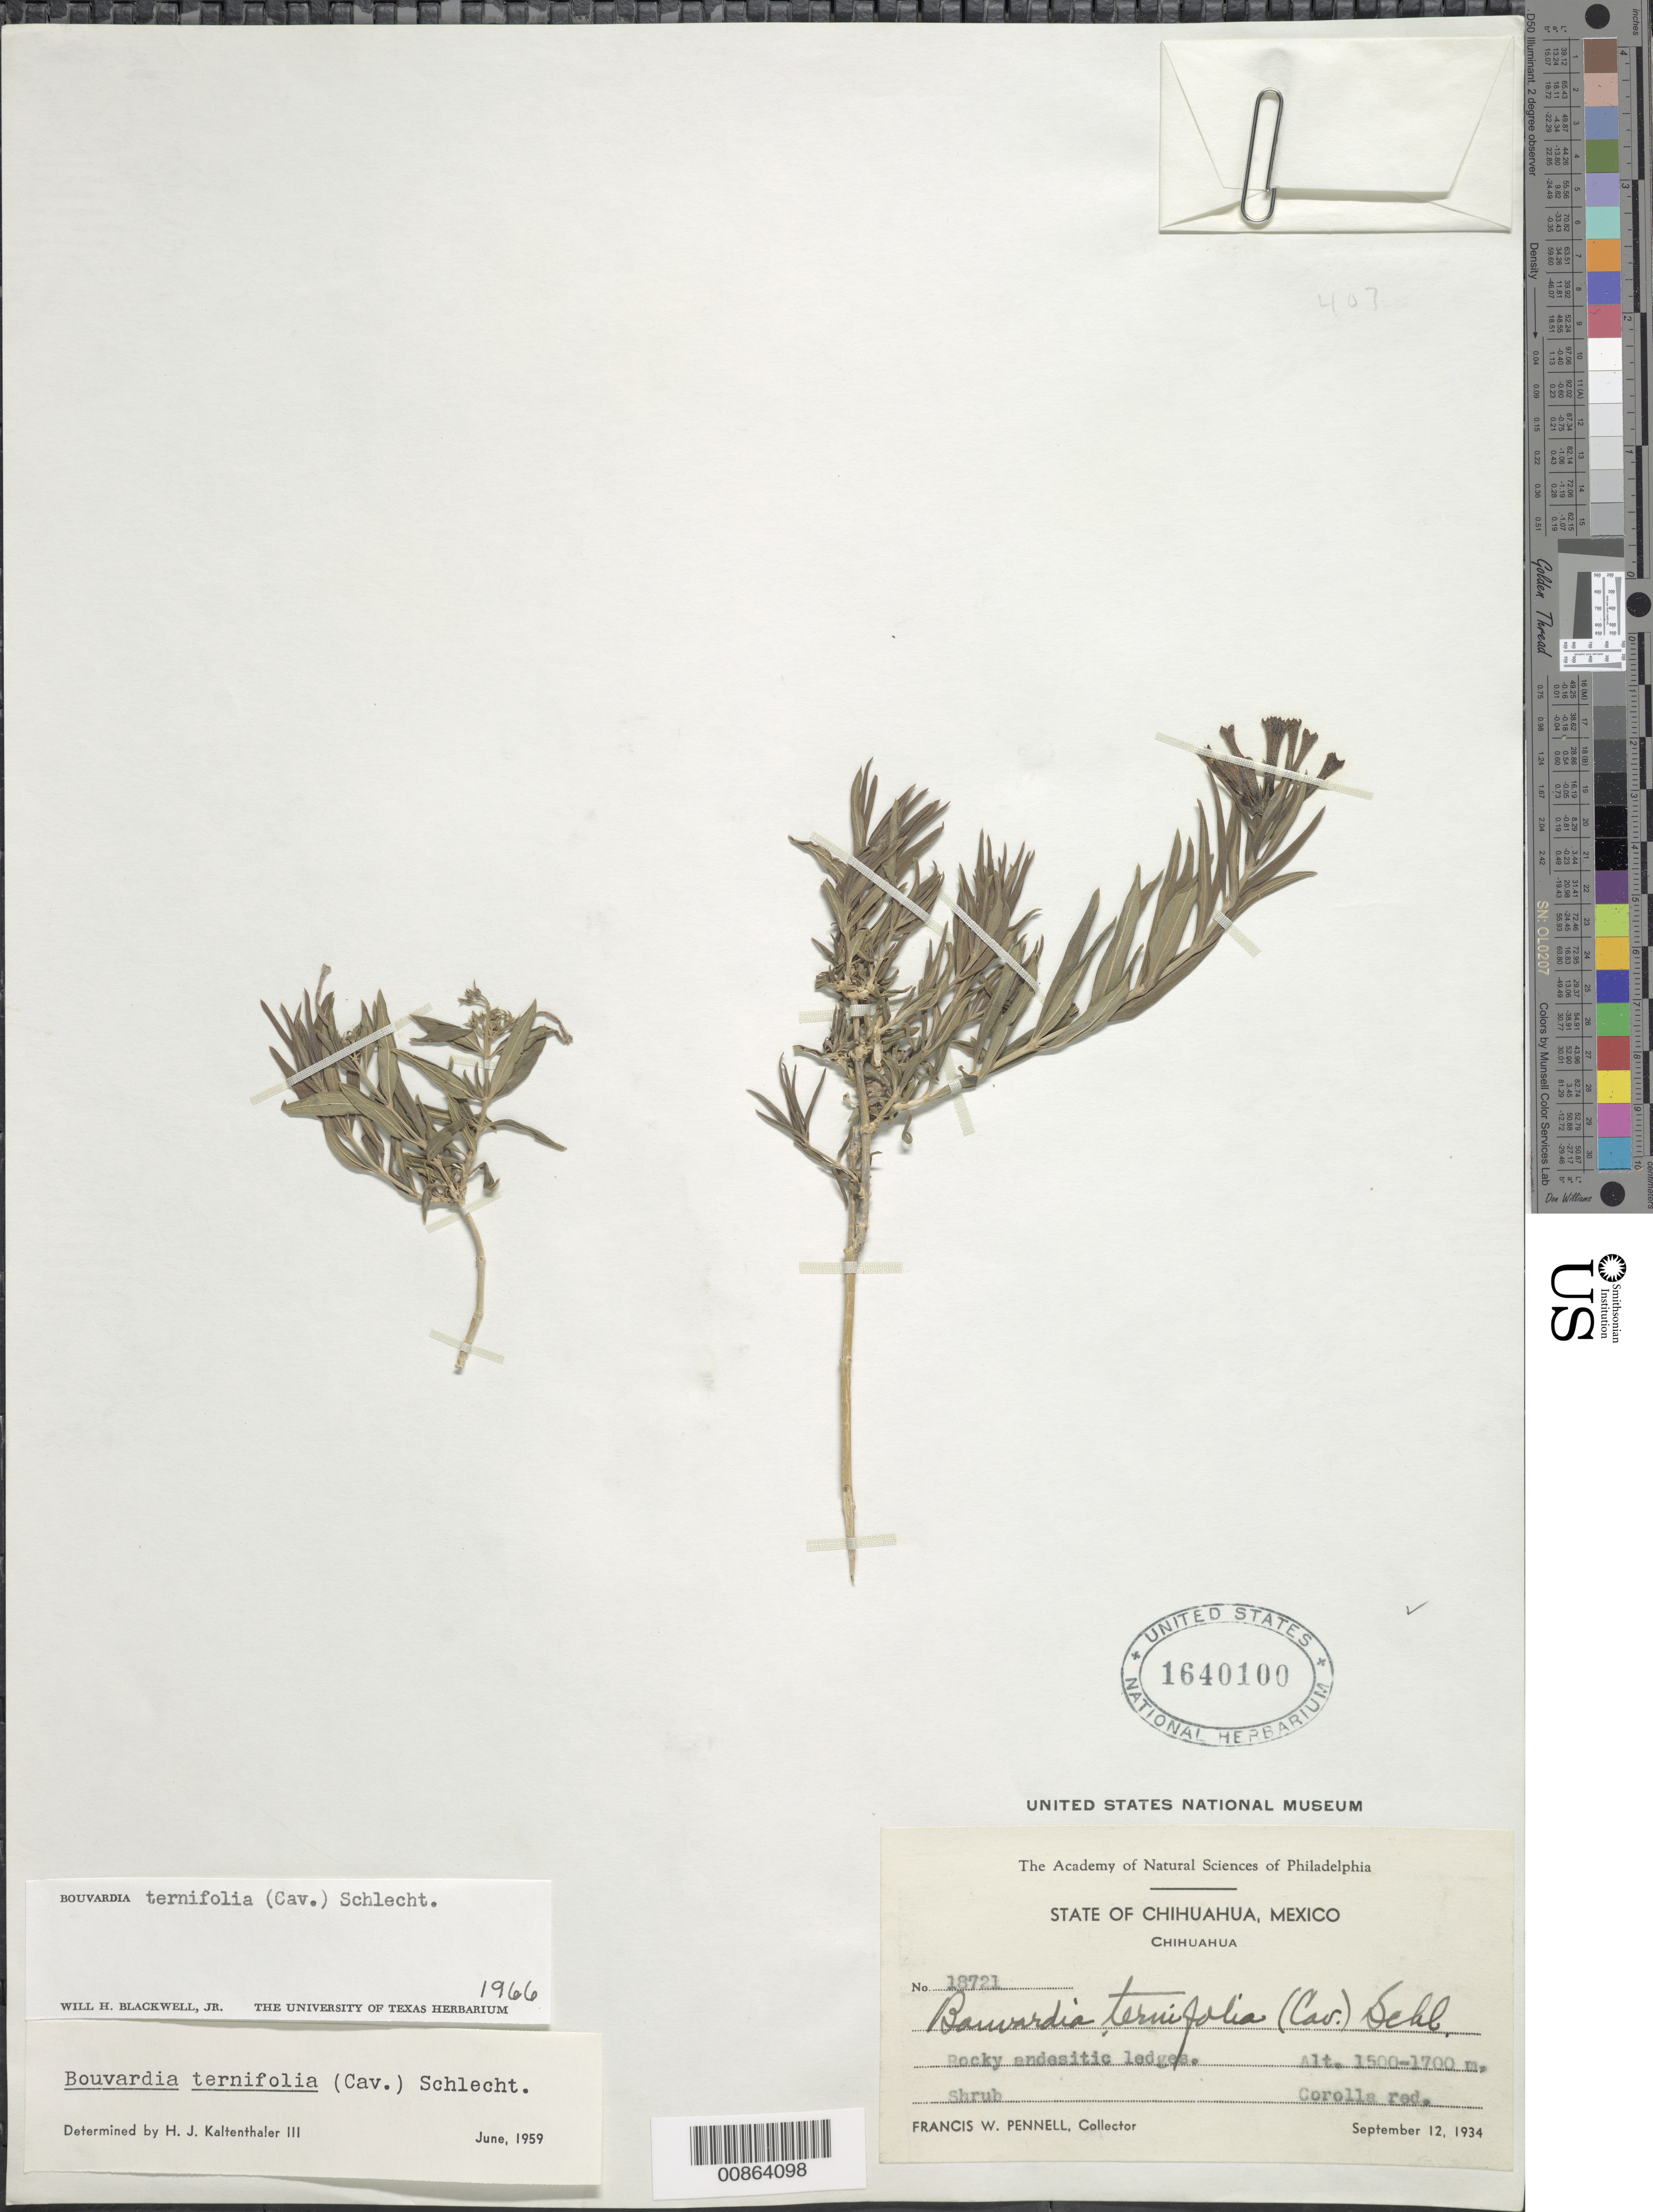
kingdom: Plantae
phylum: Tracheophyta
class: Magnoliopsida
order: Gentianales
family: Rubiaceae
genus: Bouvardia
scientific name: Bouvardia tenuifolia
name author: Standl.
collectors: F. W. Pennell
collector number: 18721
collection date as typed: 12 Sep 1934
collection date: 1934-09-12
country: Mexico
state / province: Chihuahua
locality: Chihuahua, Chihuahua.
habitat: Rocky andesitic ledges.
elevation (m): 1700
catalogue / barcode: US 1640100